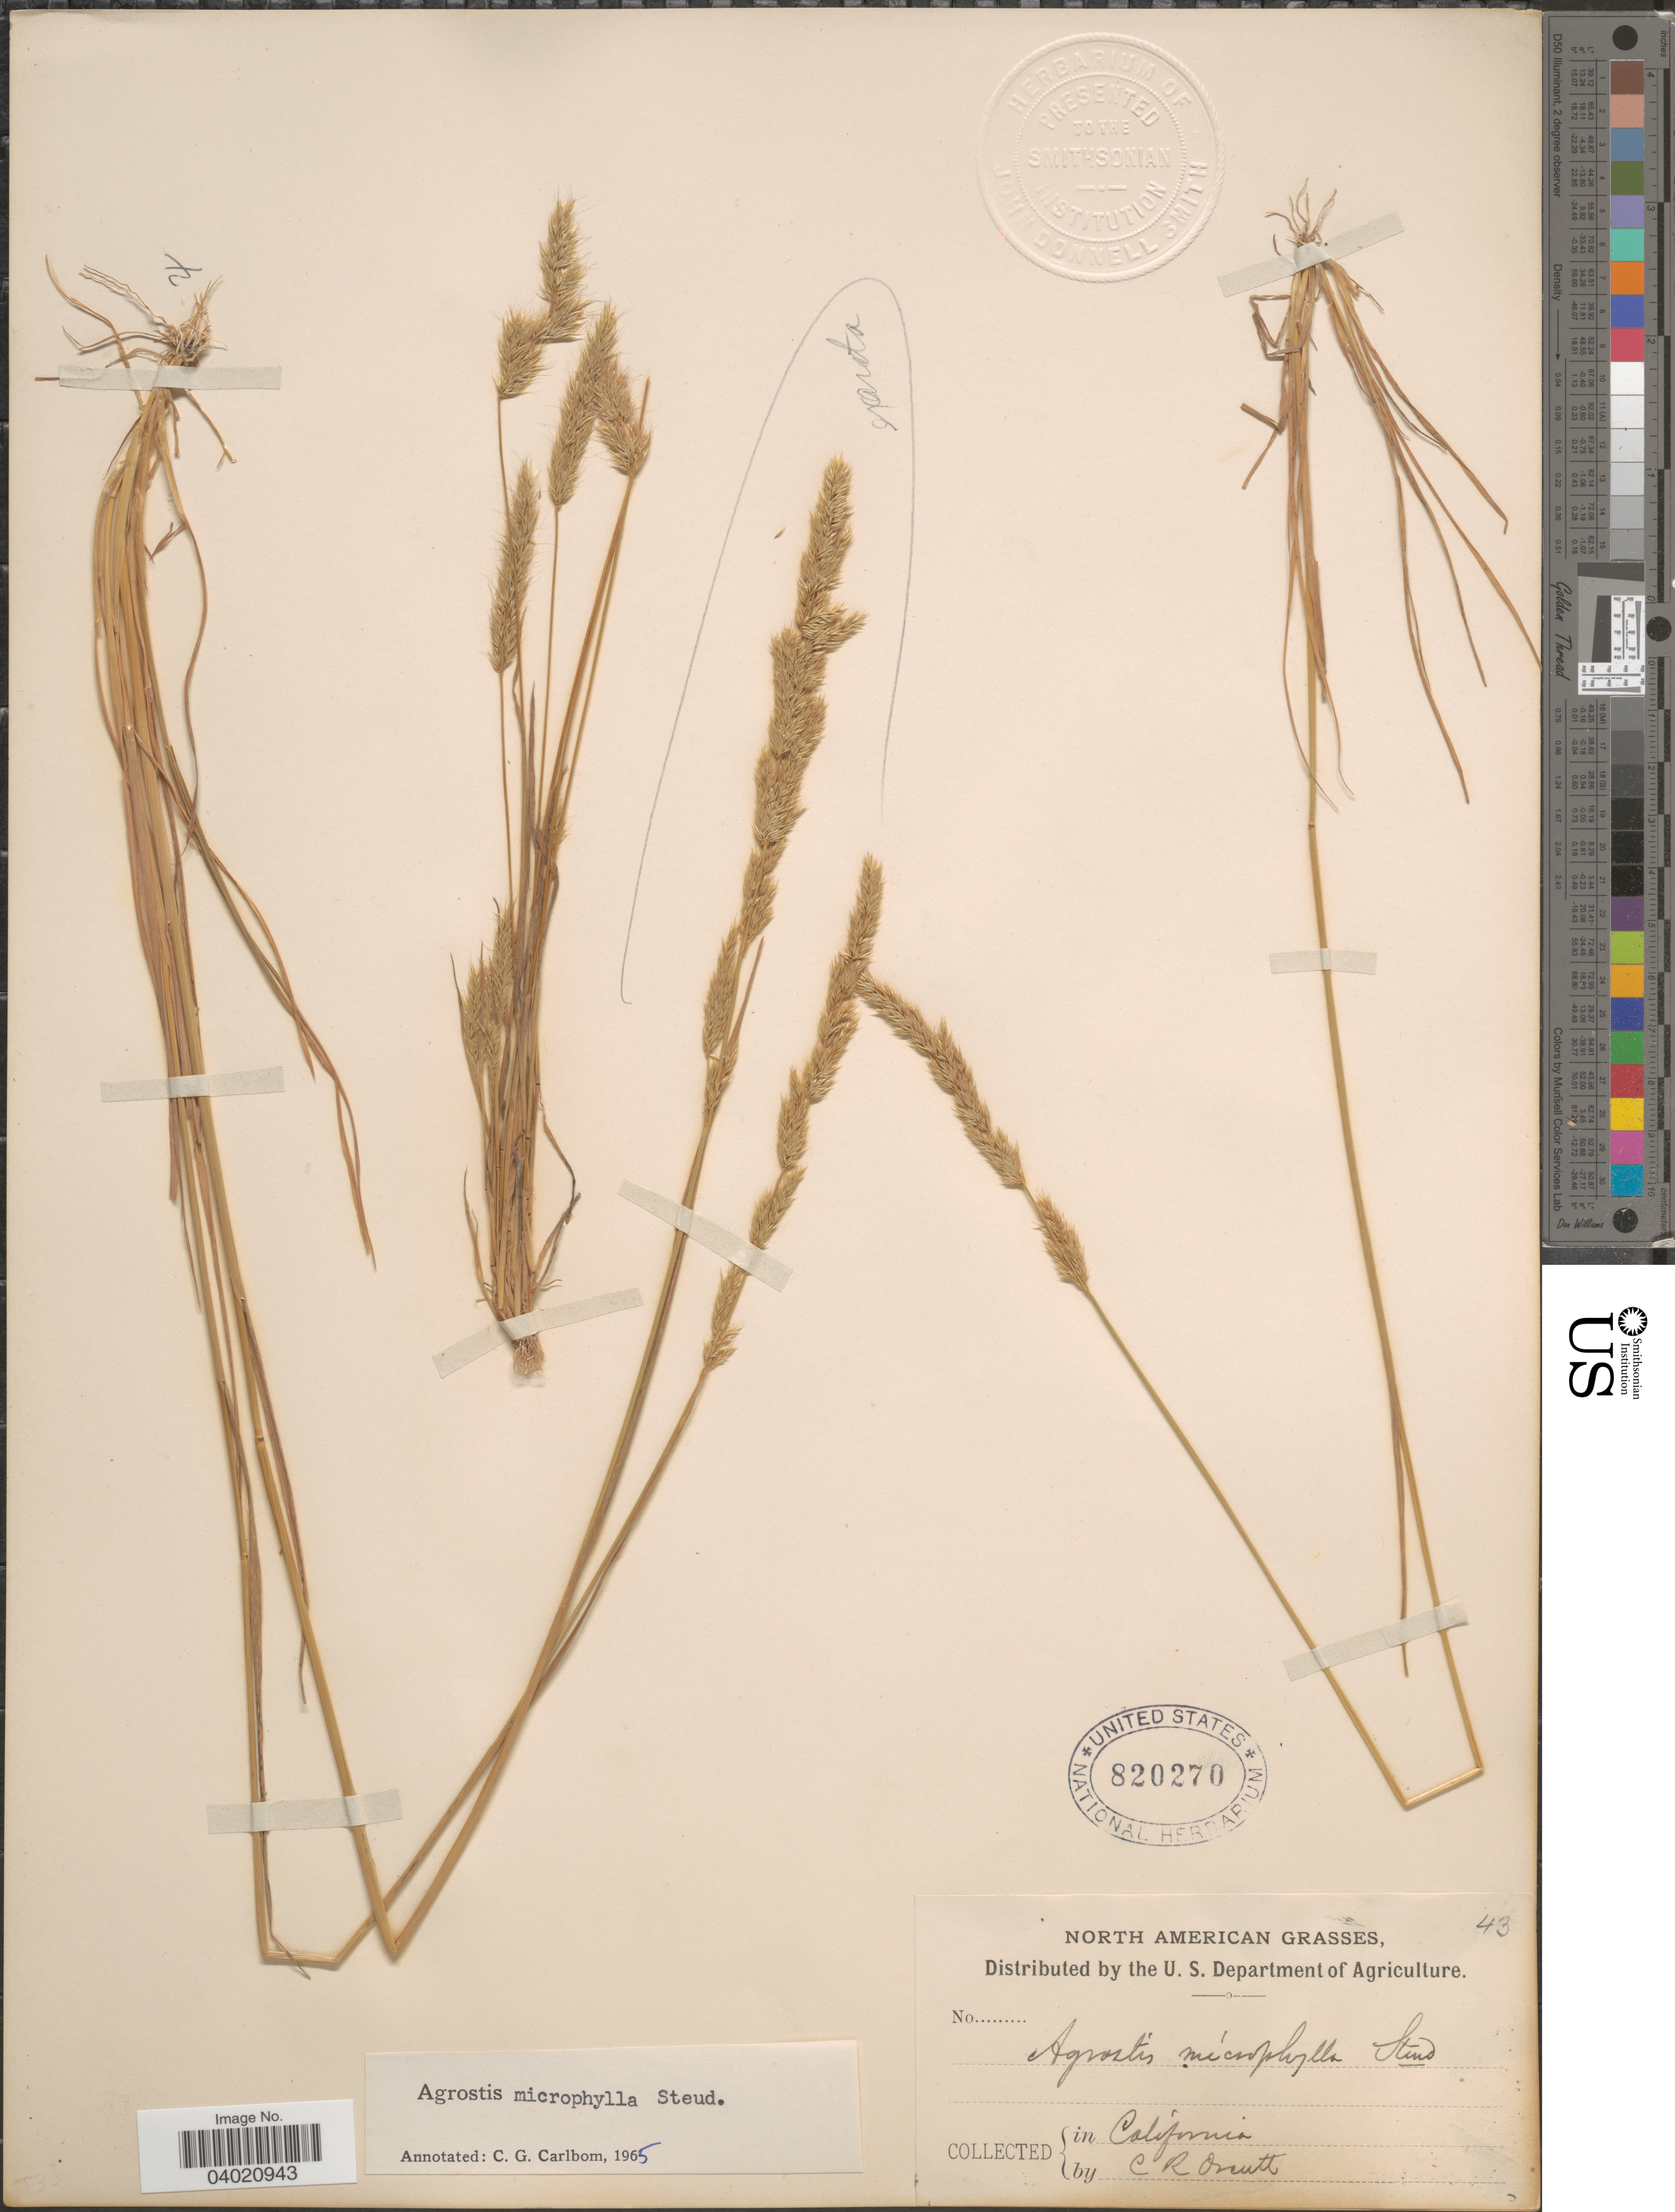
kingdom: Plantae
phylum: Tracheophyta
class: Liliopsida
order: Poales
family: Poaceae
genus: Agrostis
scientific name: Agrostis microphylla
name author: Steud.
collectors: C. R. Orcutt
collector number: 43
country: United States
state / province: California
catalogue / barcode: US 820270